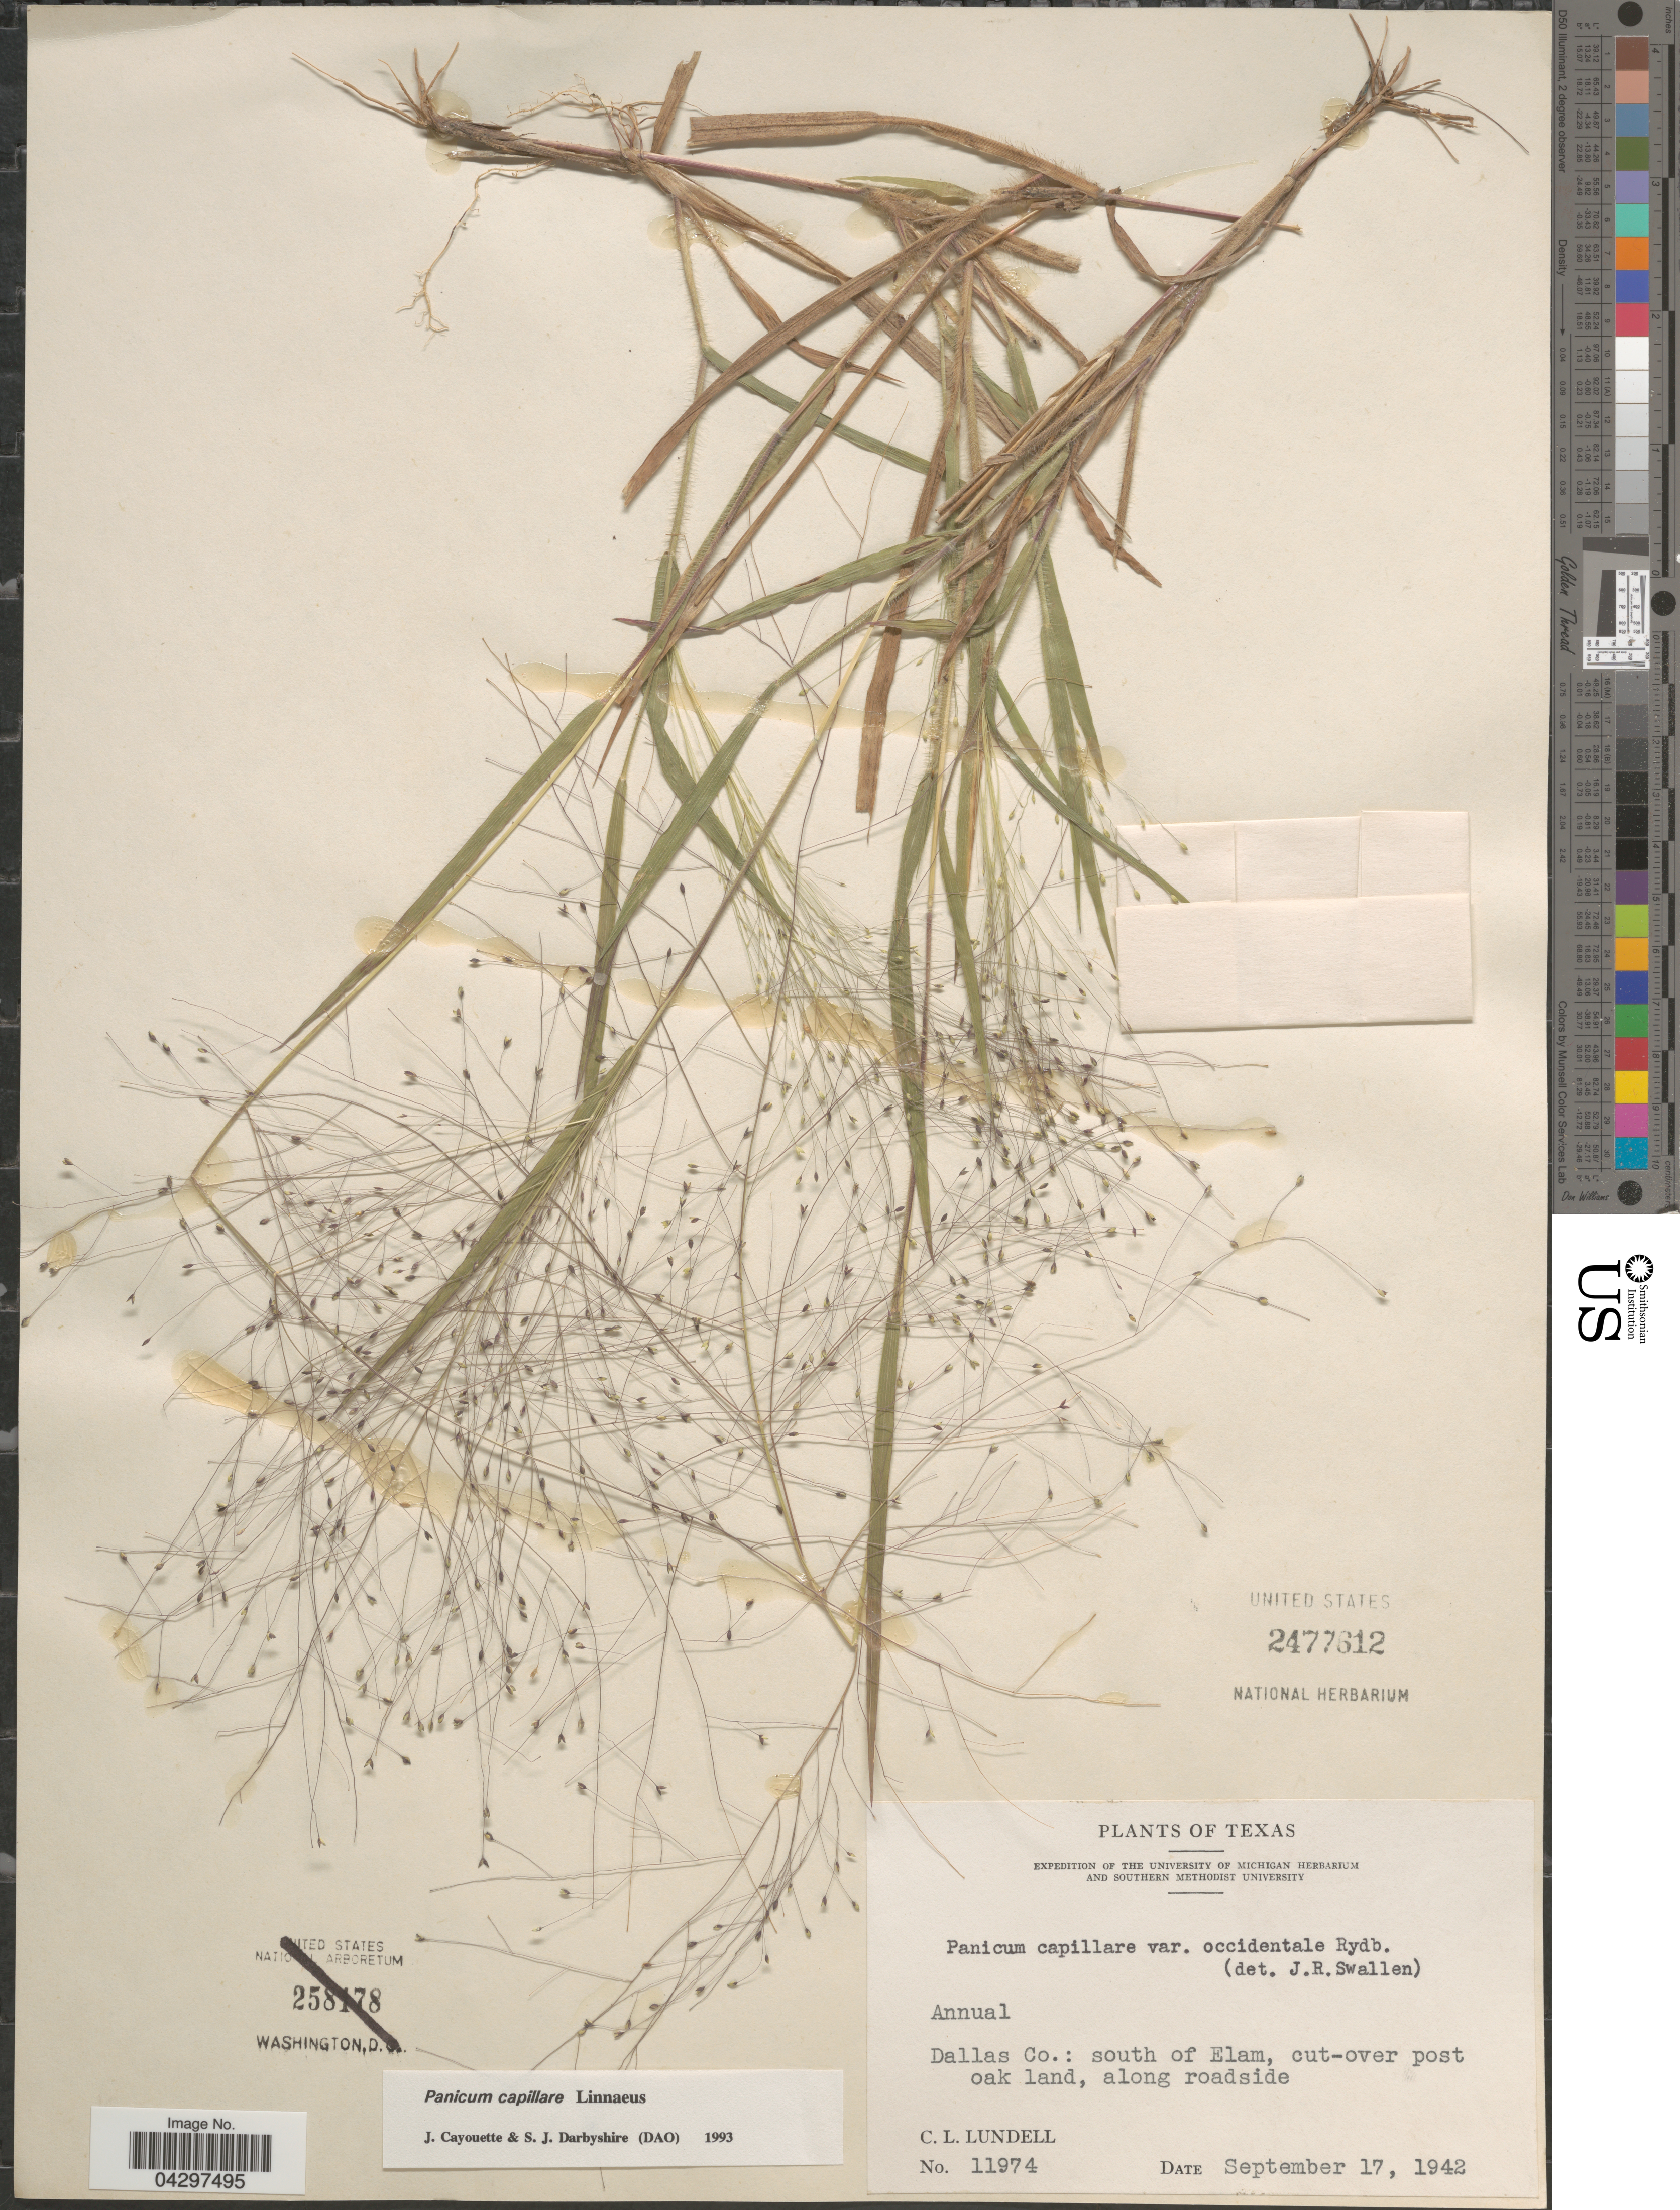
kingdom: Plantae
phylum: Tracheophyta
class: Liliopsida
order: Poales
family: Poaceae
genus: Panicum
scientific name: Panicum capillare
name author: L.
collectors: C. L. Lundell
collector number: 11974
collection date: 1942-09-17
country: United States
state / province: Texas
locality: Expedition of the University of Michigan Herbarium and Southern Methodist University. Dallas Co.: south of Elam, cut-over post oak land, along roadside.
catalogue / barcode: US 2477612